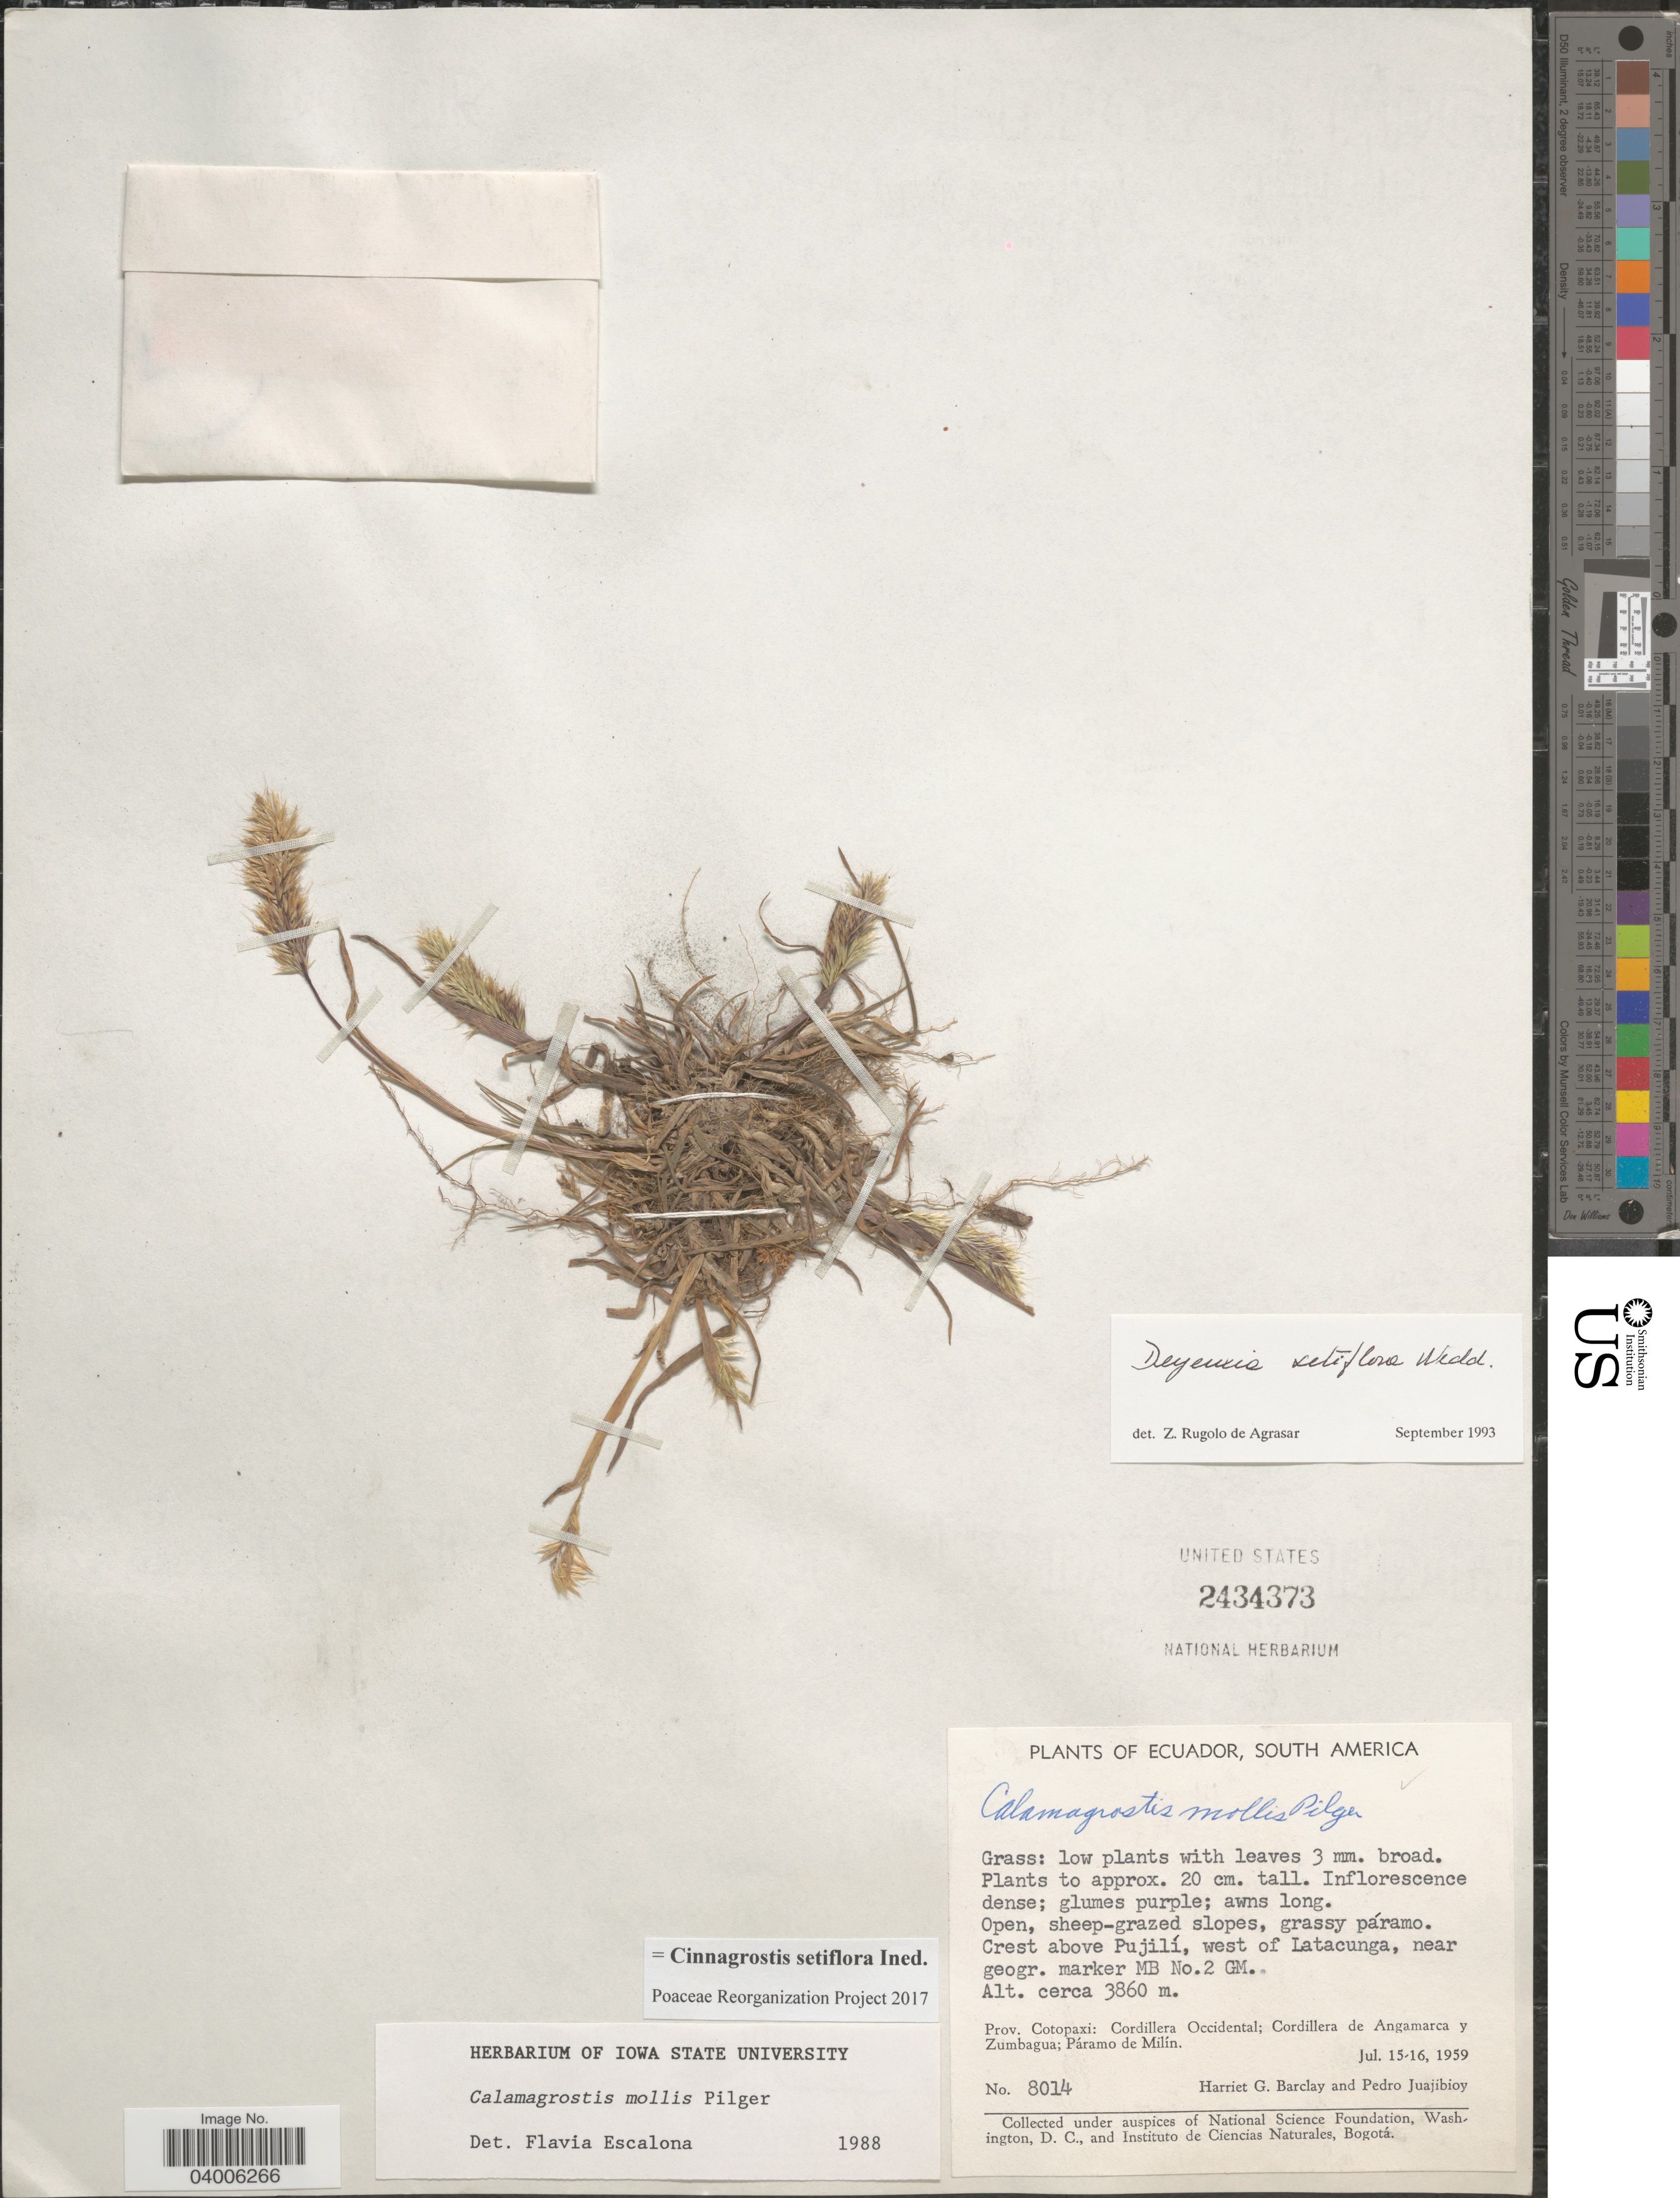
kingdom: Plantae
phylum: Tracheophyta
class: Liliopsida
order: Poales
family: Poaceae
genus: Cinnagrostis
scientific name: Cinnagrostis setiflora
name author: (Wedd.) P.M. Peterson et al.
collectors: H. G. Barclay & P. Juajibioy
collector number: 8014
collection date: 1959-07-15/1959-07-16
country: Ecuador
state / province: Cotopaxi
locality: Crest above Pujilí, west of Latacunga, near geogr. marker MB No.2 GM. Cordillera Occidental; Cordillera de Angamarca y Zumbagua; Páramo de Milín.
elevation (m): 3860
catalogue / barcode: US 2434373